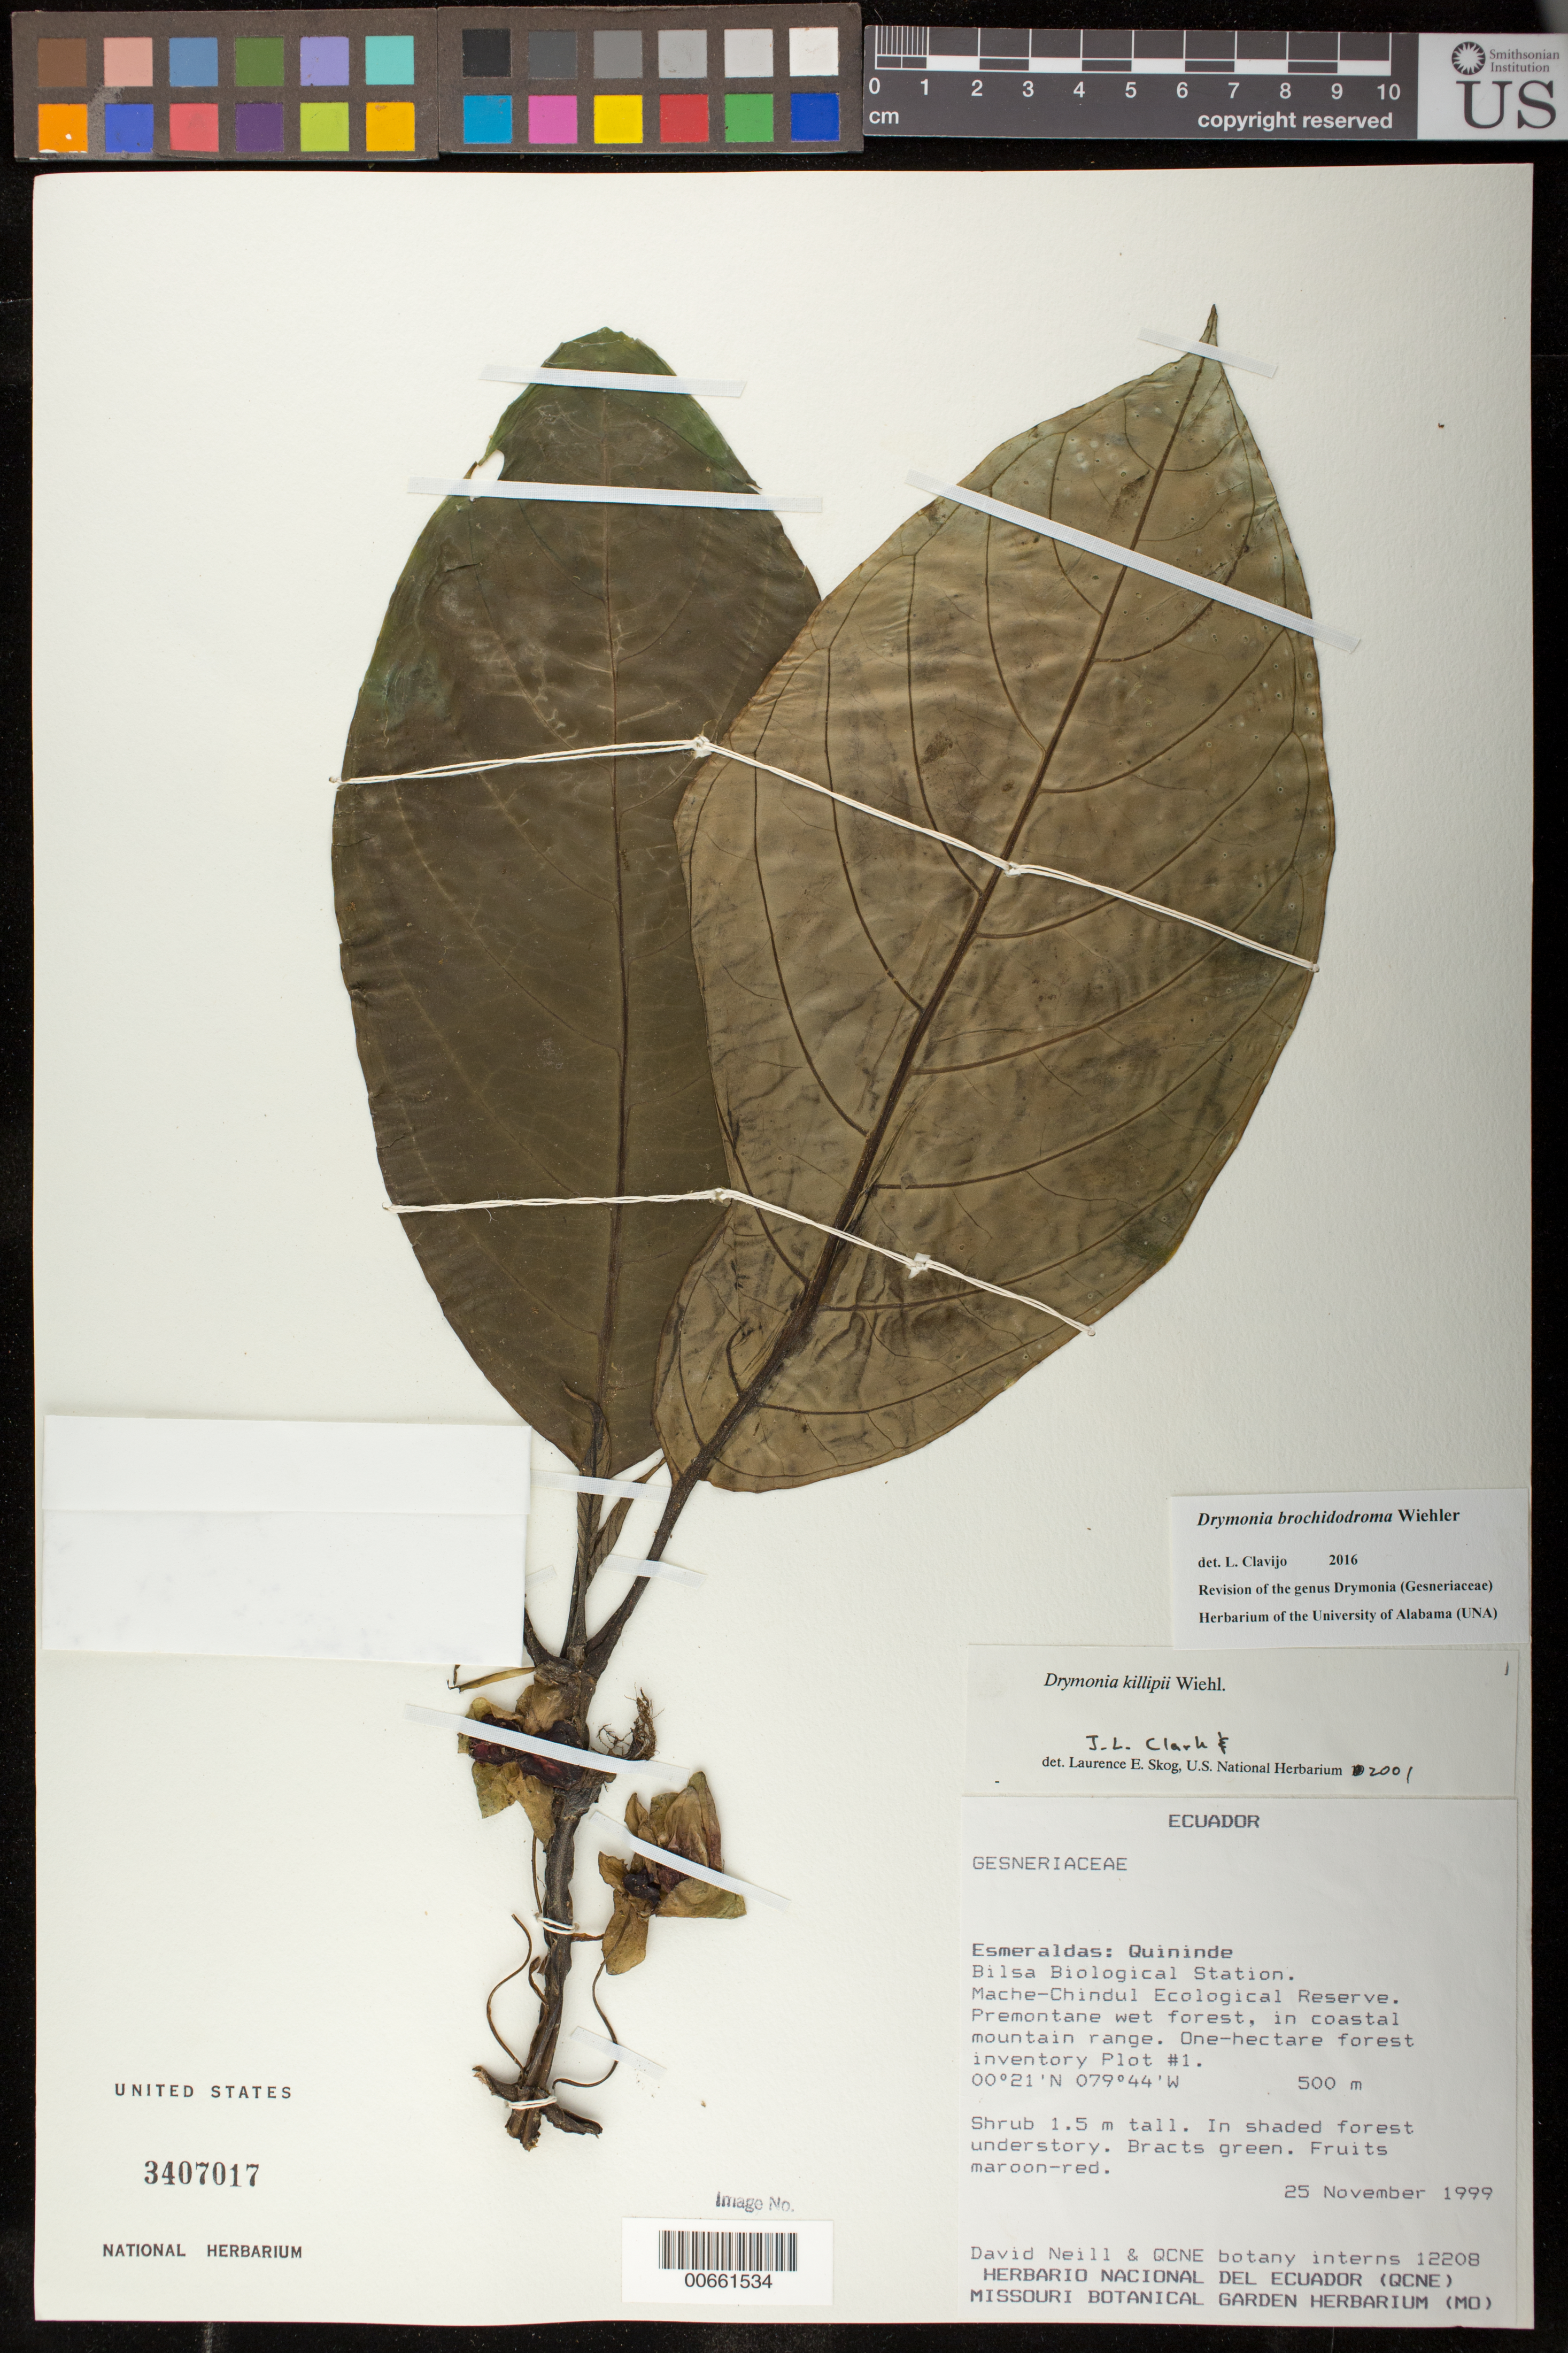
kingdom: Plantae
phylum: Tracheophyta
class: Magnoliopsida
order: Lamiales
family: Gesneriaceae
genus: Drymonia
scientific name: Drymonia brochidodroma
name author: Wiehler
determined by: Clavijo, L.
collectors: D. A. Neill & QCNE interns & Awa Foresters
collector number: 12208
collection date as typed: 25 Nov 1999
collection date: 1999-11-25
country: Ecuador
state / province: Esmeraldas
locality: Quininde; Bilsa Biological Station, Mache-Chindul Ecological Reserve, one-hectare forest inventory plot #1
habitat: Premontane wet forest, in coastal mountain range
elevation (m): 500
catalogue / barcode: US 3407017